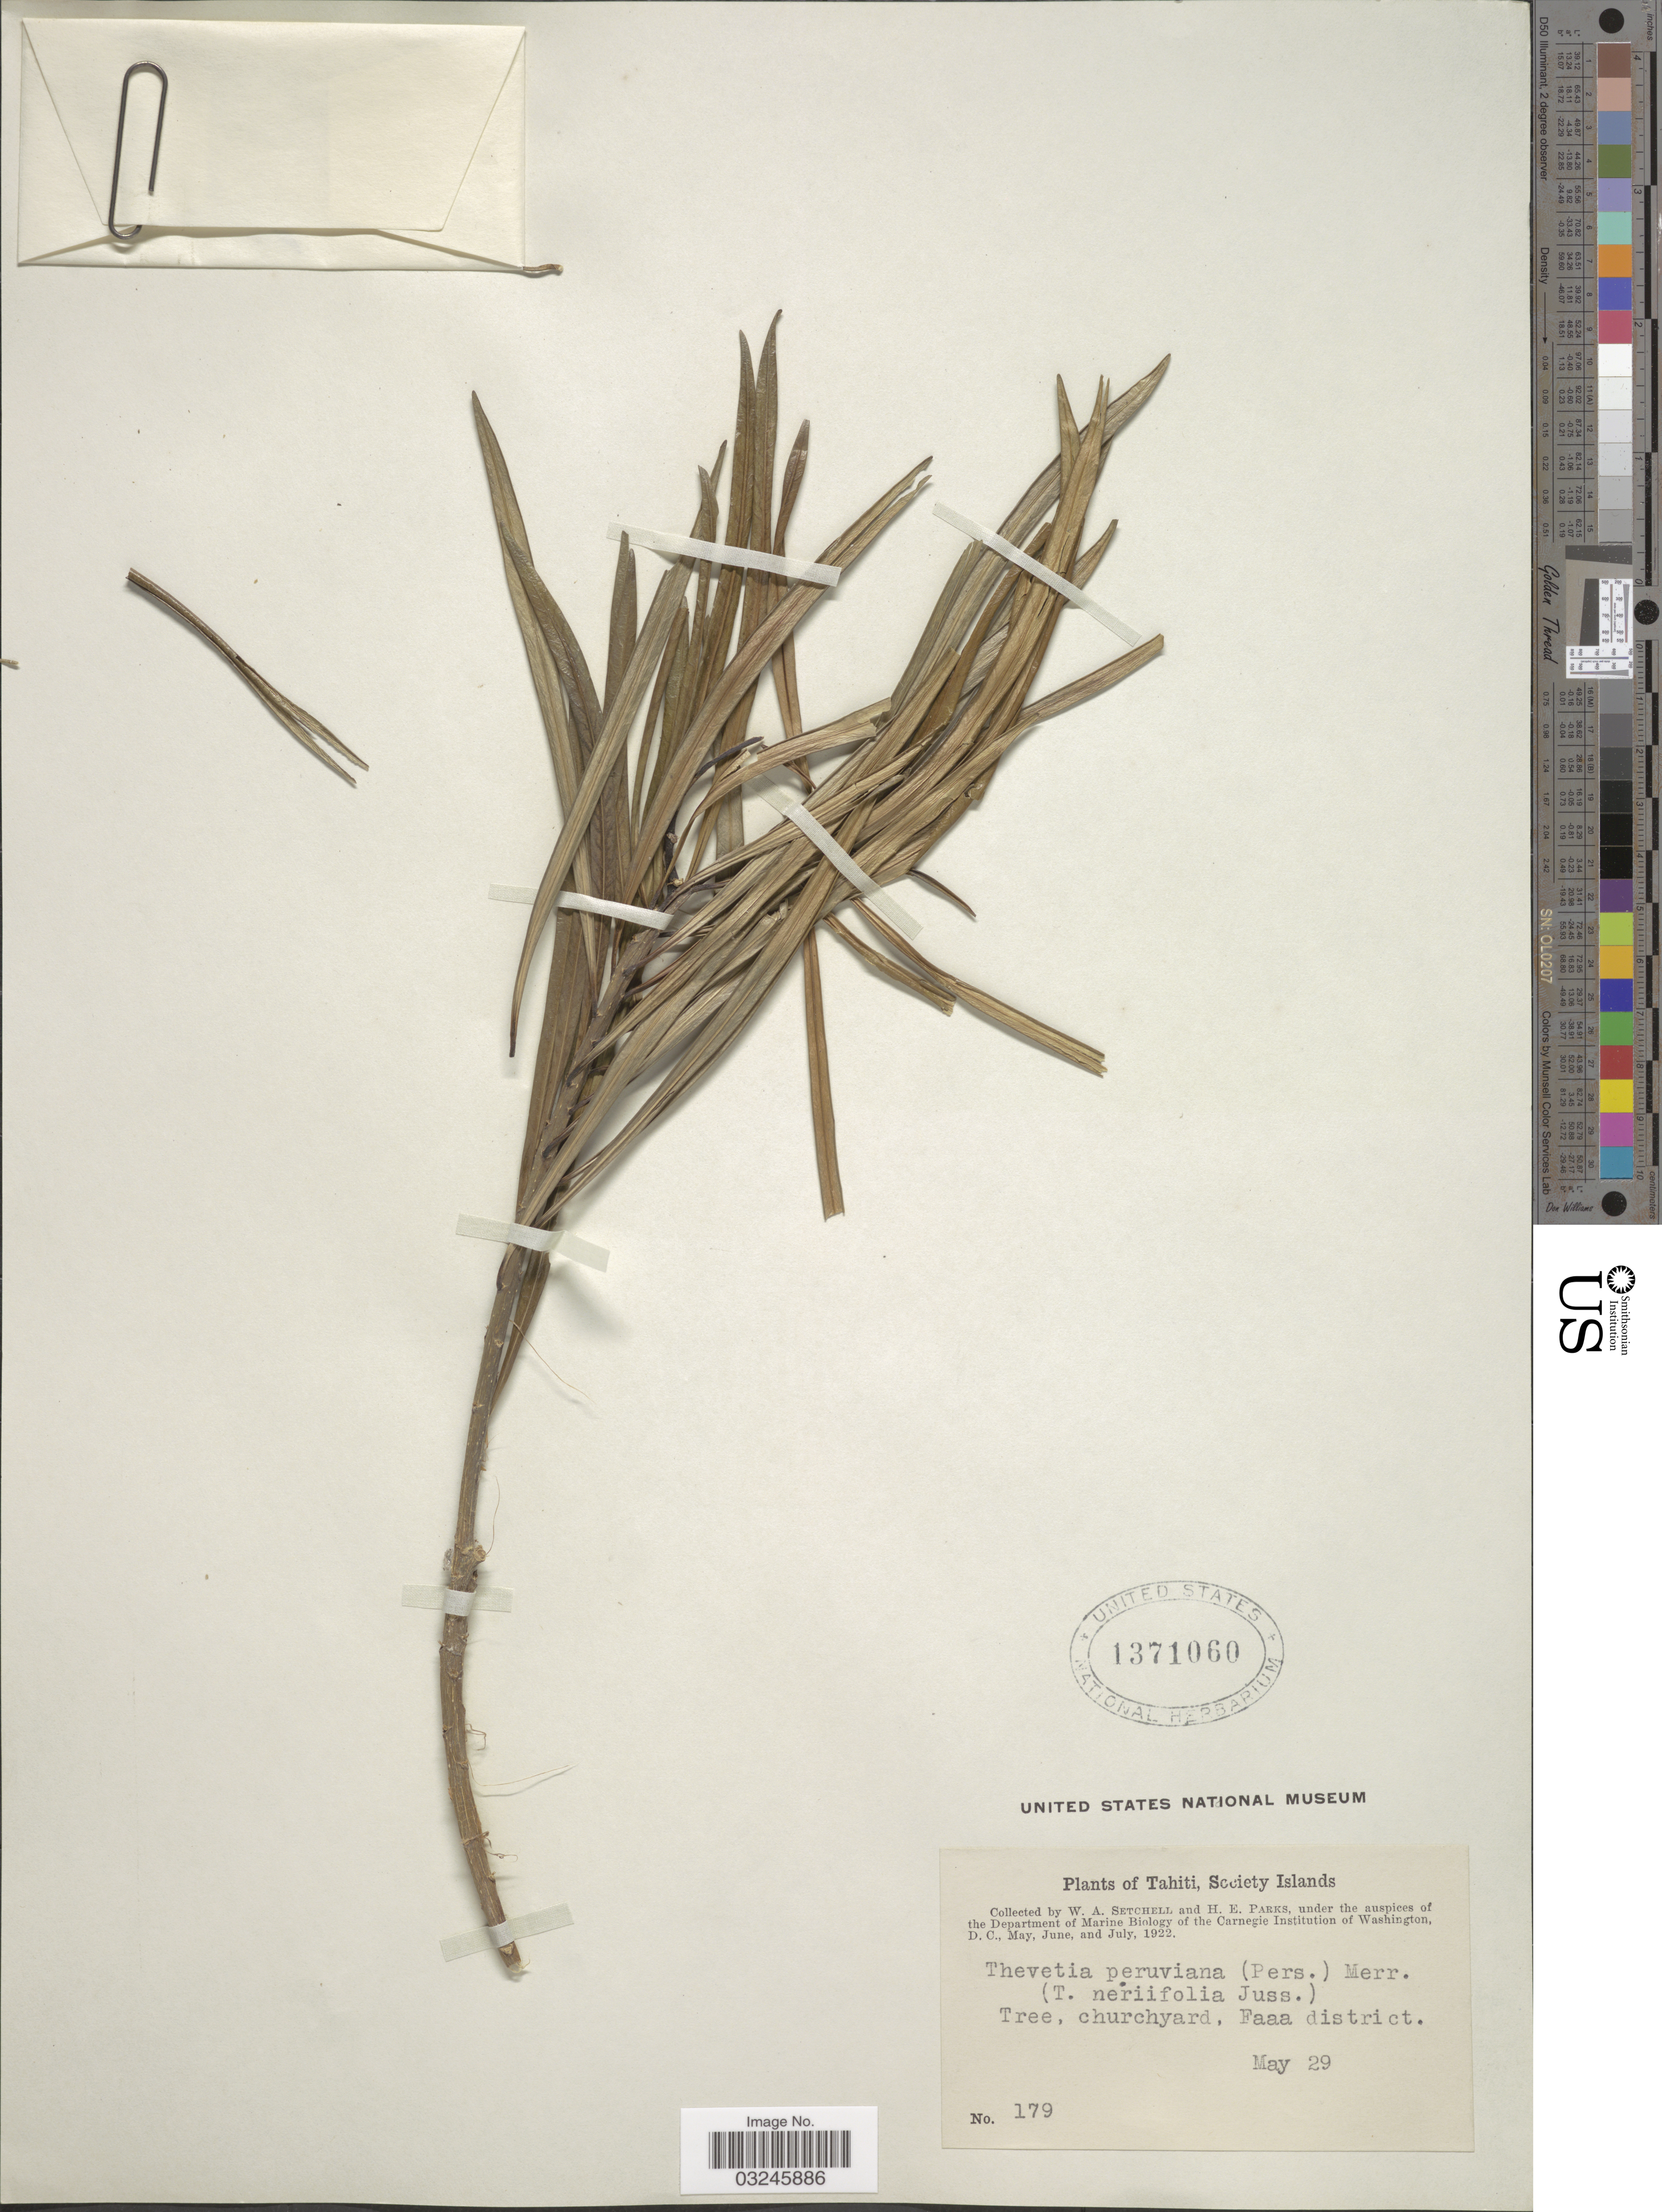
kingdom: Plantae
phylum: Tracheophyta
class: Magnoliopsida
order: Gentianales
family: Apocynaceae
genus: Thevetia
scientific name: Thevetia neriifolia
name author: Juss. ex Steud.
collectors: W. Setchell & H. E. Parks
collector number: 179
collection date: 1922-05-29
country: French Polynesia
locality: Tahiti, Society Islands, Tree, churchyard, Faaa district.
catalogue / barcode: US 1371060